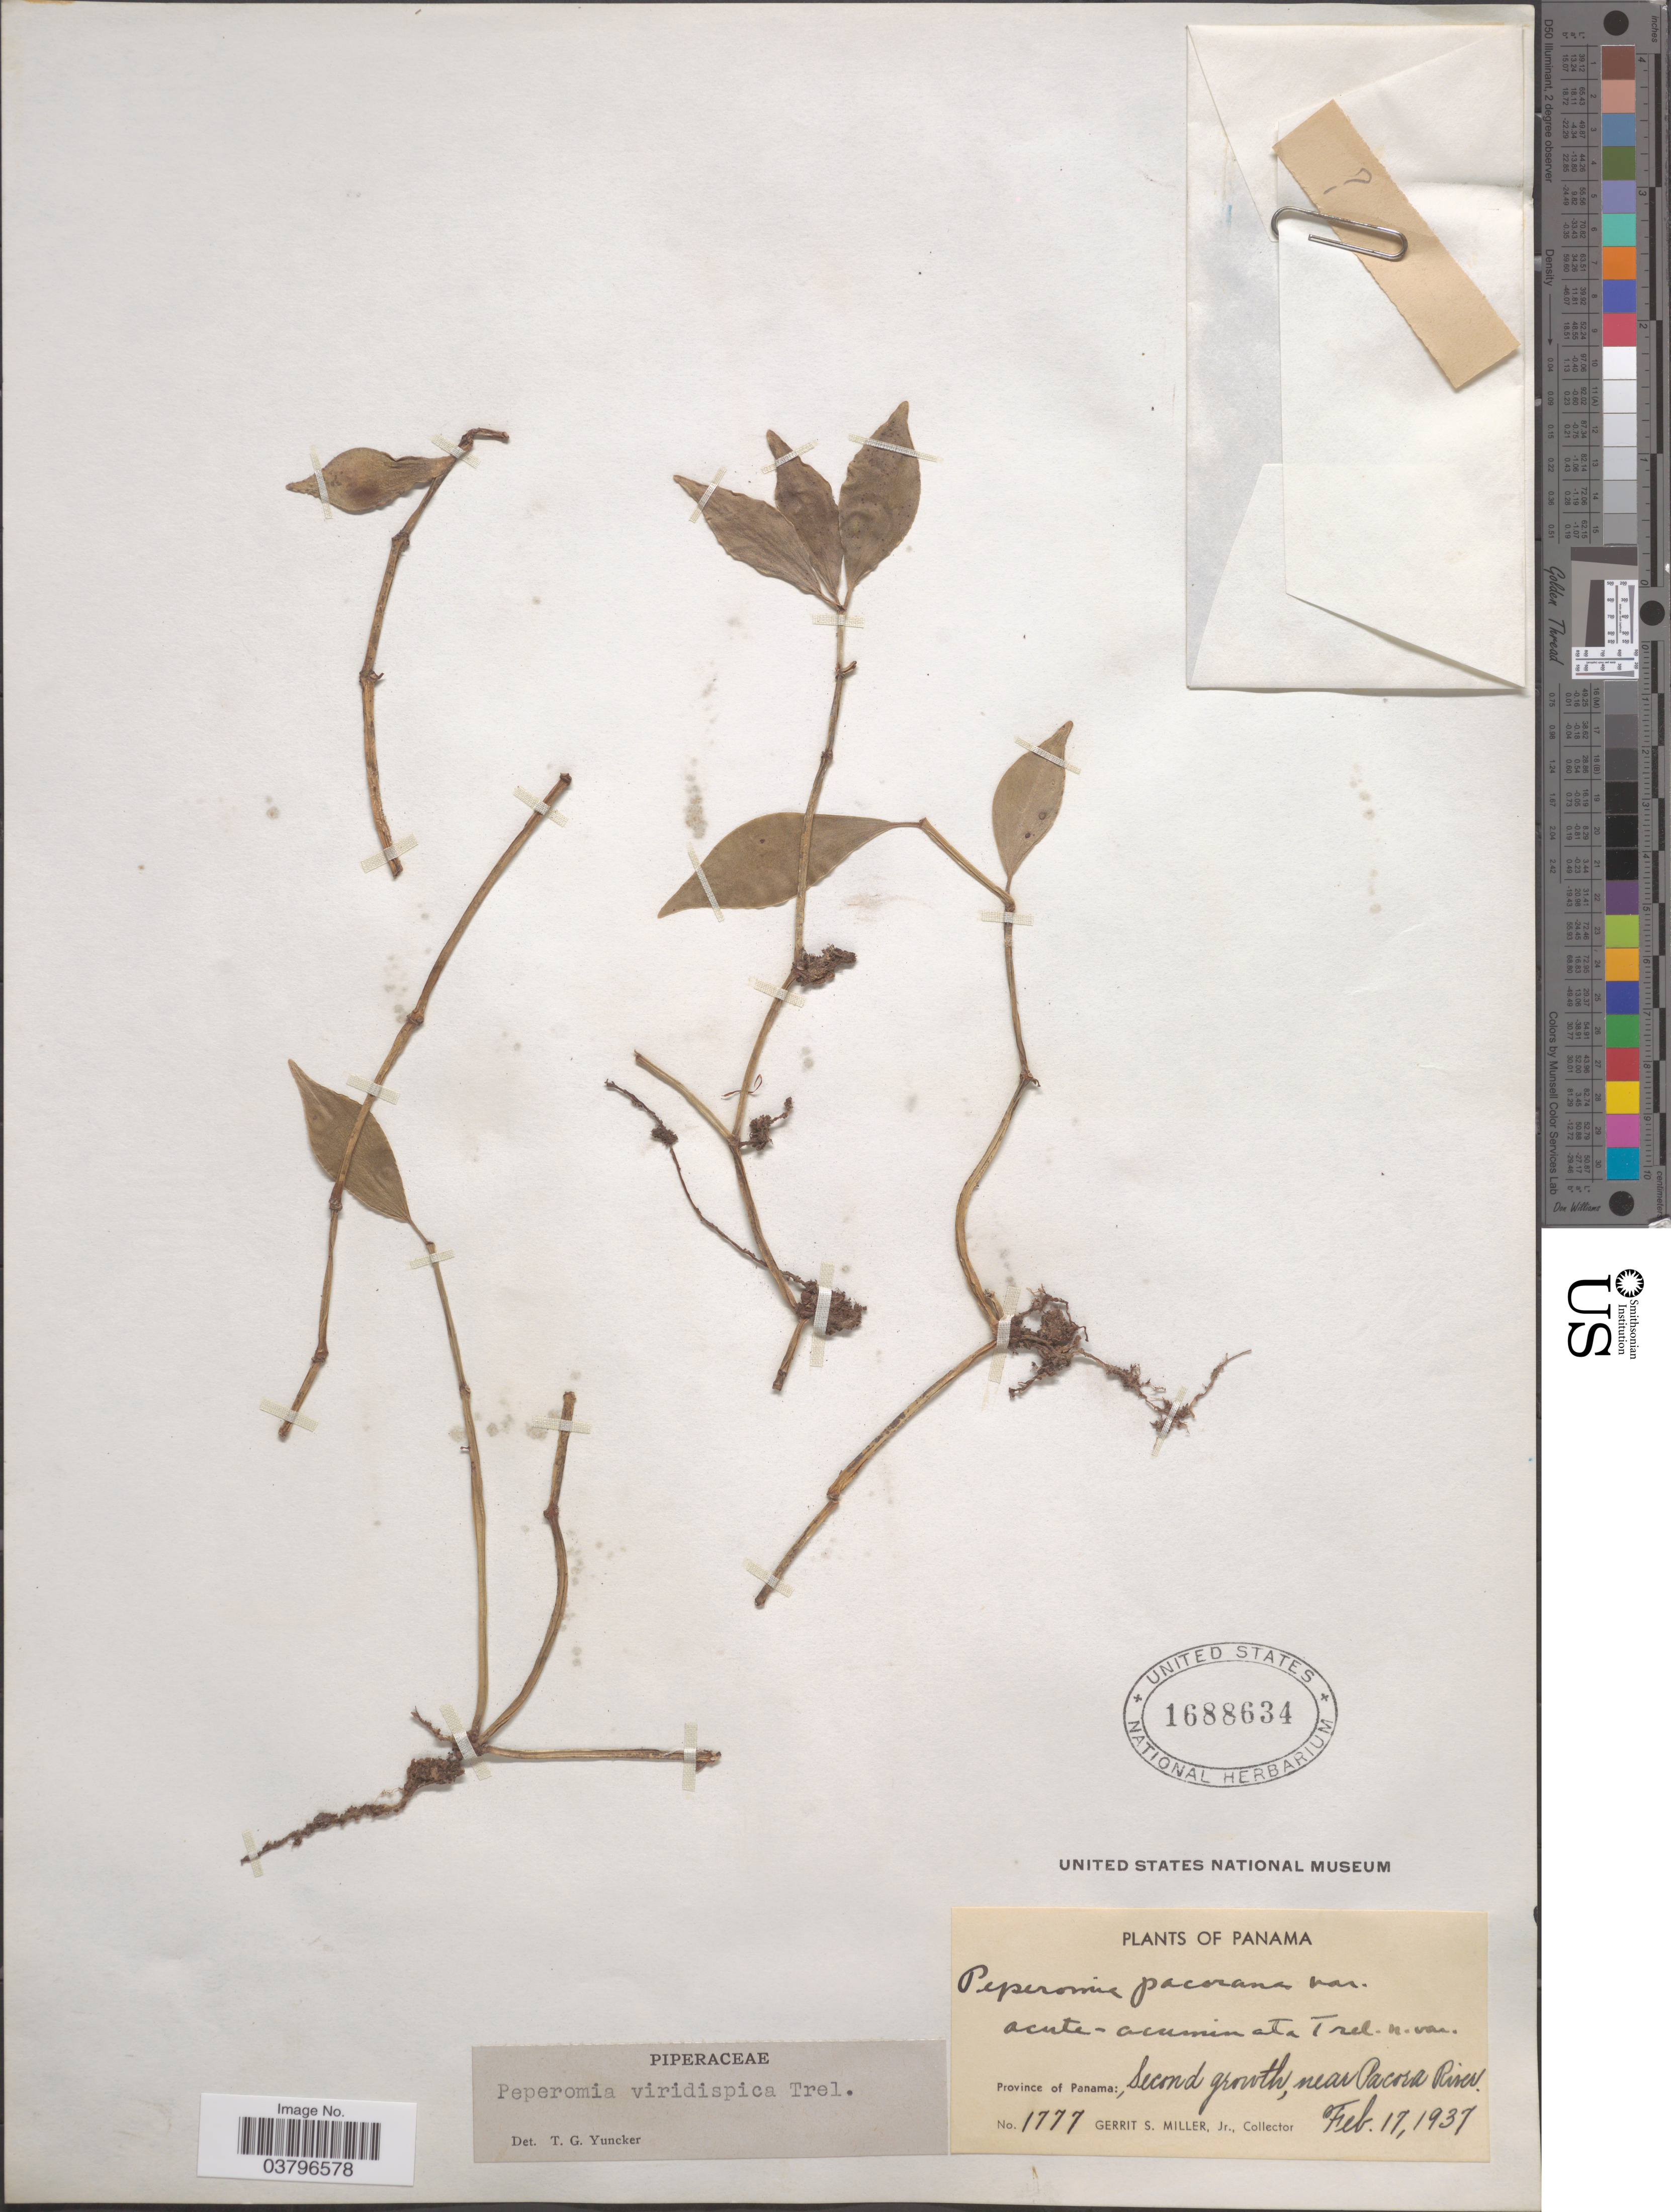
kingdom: Plantae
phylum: Tracheophyta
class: Magnoliopsida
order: Piperales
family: Piperaceae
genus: Peperomia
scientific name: Peperomia angustata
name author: Kunth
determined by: Jiménez, José Estaban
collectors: G. S. Miller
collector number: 1777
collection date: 1937-02-17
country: Panama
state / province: Panamá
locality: Second growth, near Pacora River.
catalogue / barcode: US 1688634